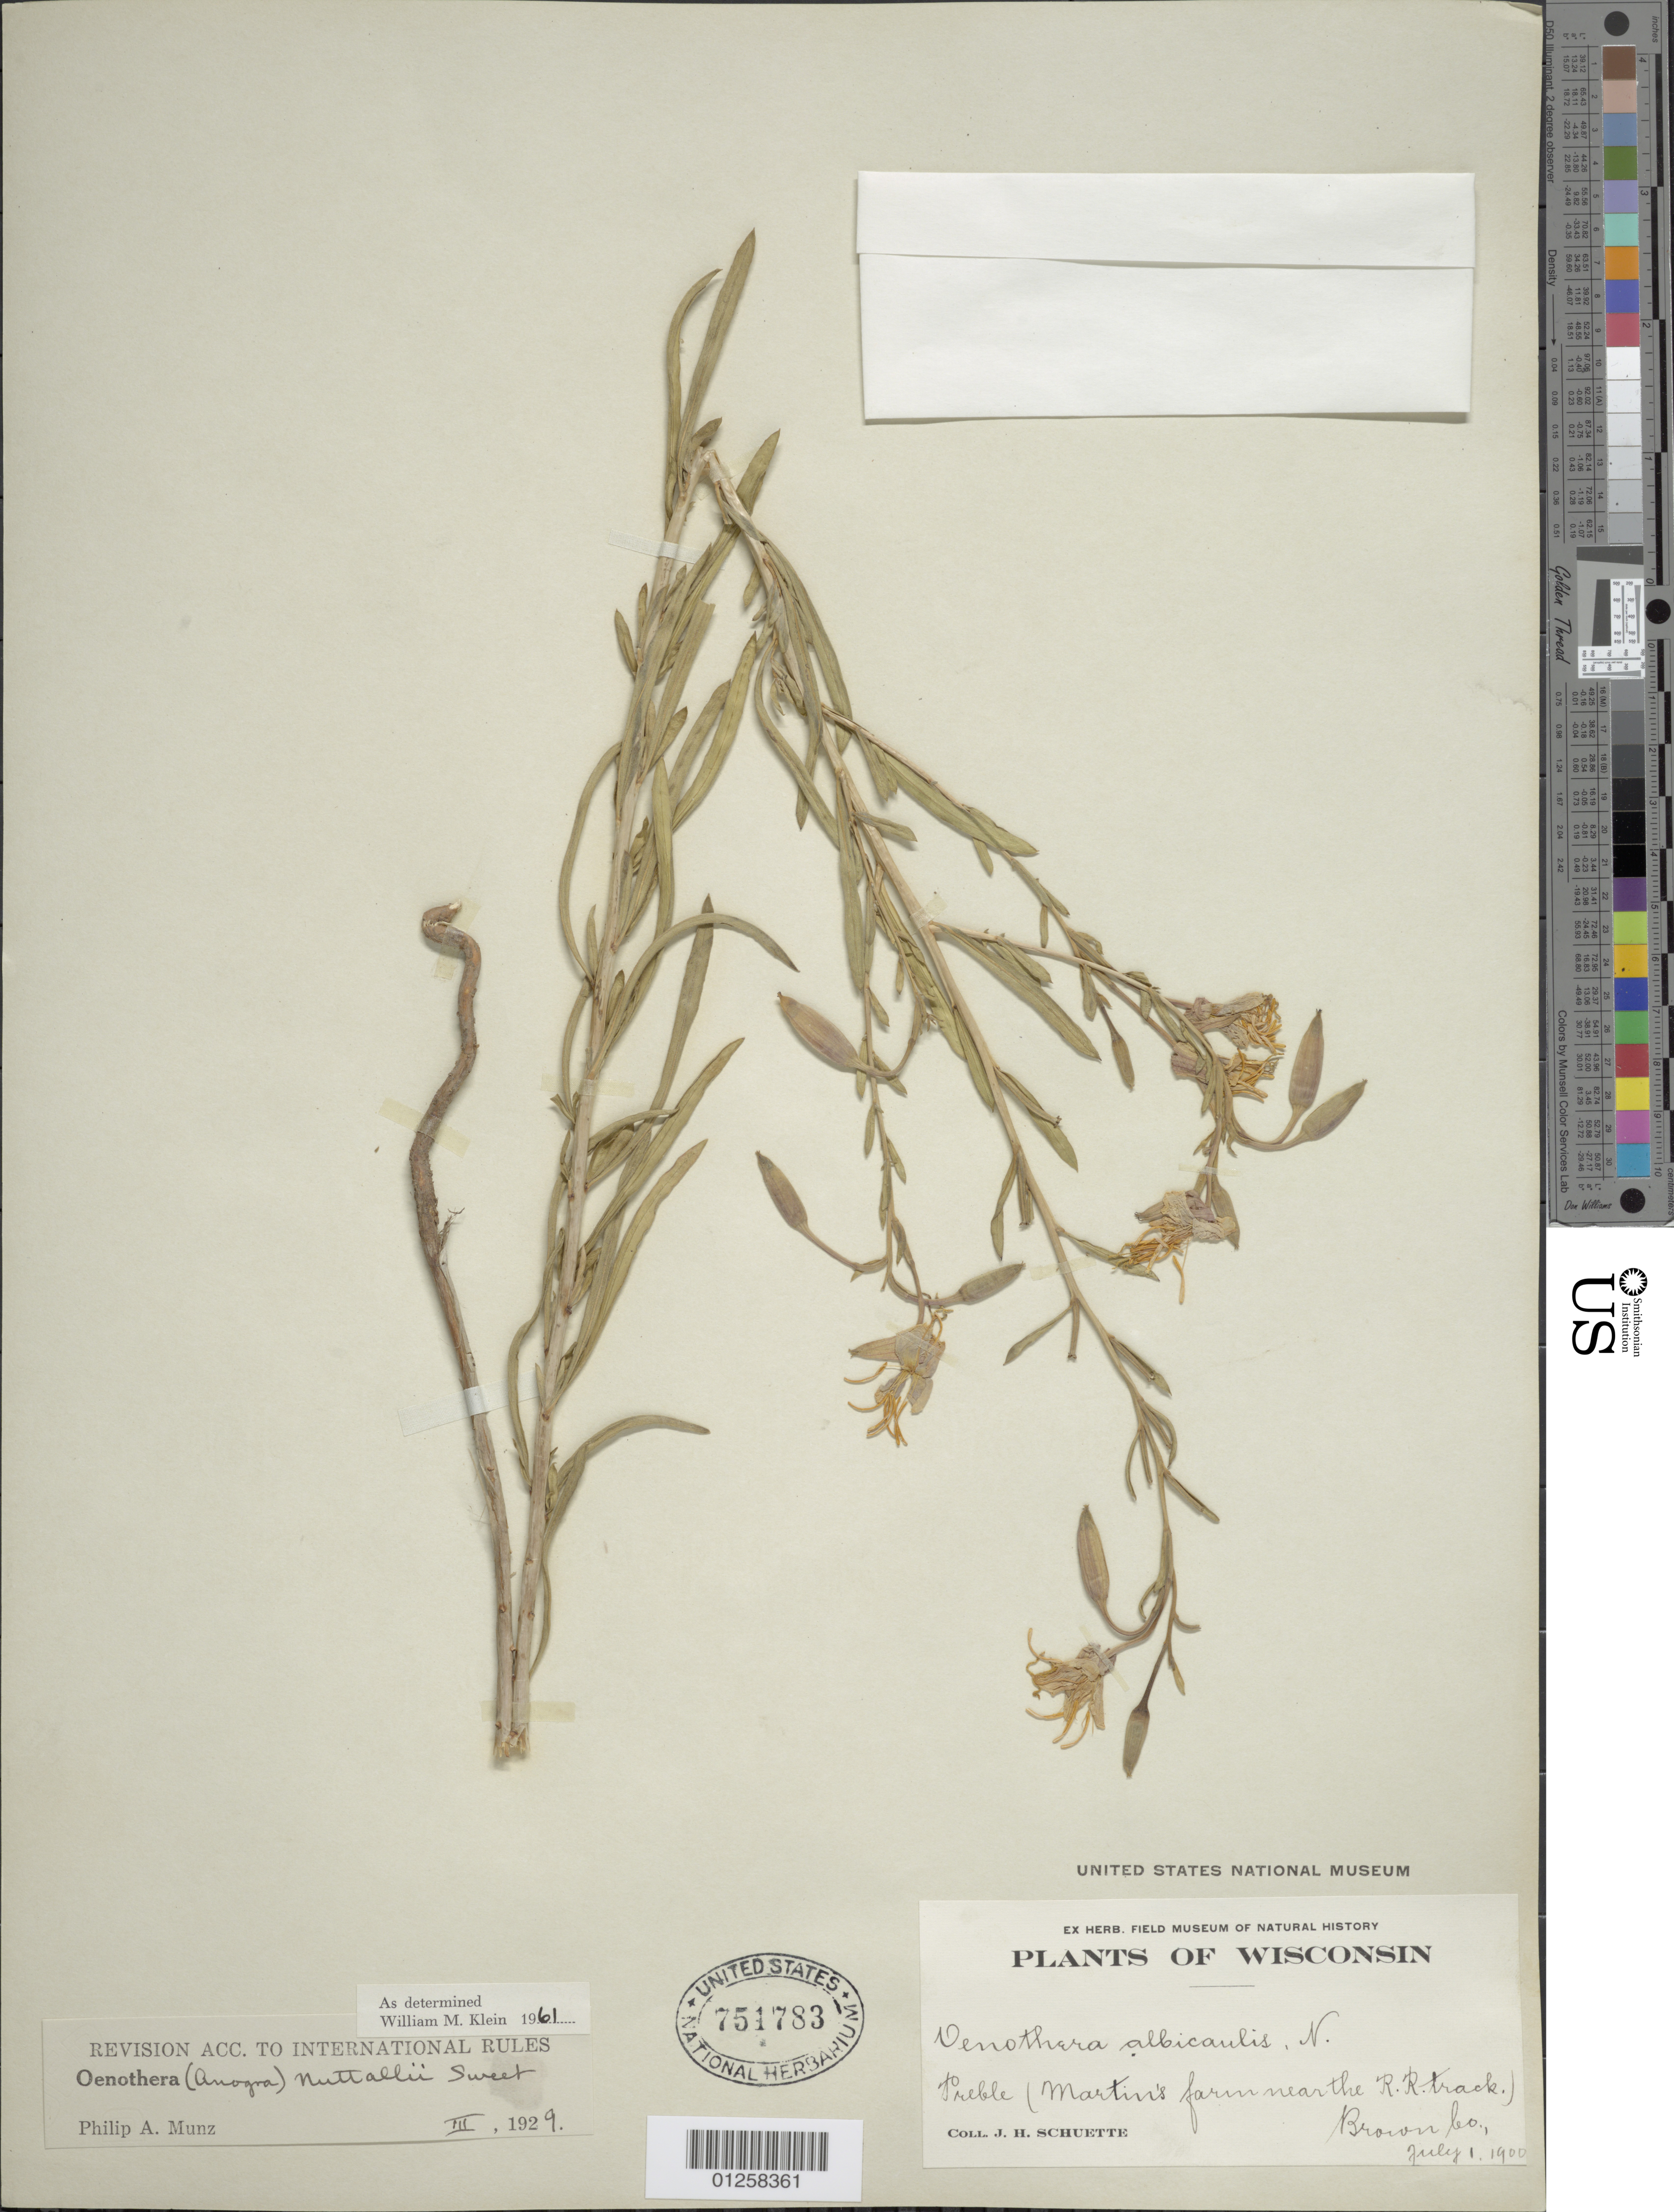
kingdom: Plantae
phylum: Tracheophyta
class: Magnoliopsida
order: Myrtales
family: Onagraceae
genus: Oenothera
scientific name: Oenothera nuttallii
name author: Sweet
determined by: Klein, W. M.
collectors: J. H. Schuette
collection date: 1900-07-01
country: United States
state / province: Wisconsin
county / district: Brown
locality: Treble (Martin's farm near the R.R. track).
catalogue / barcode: US 751783